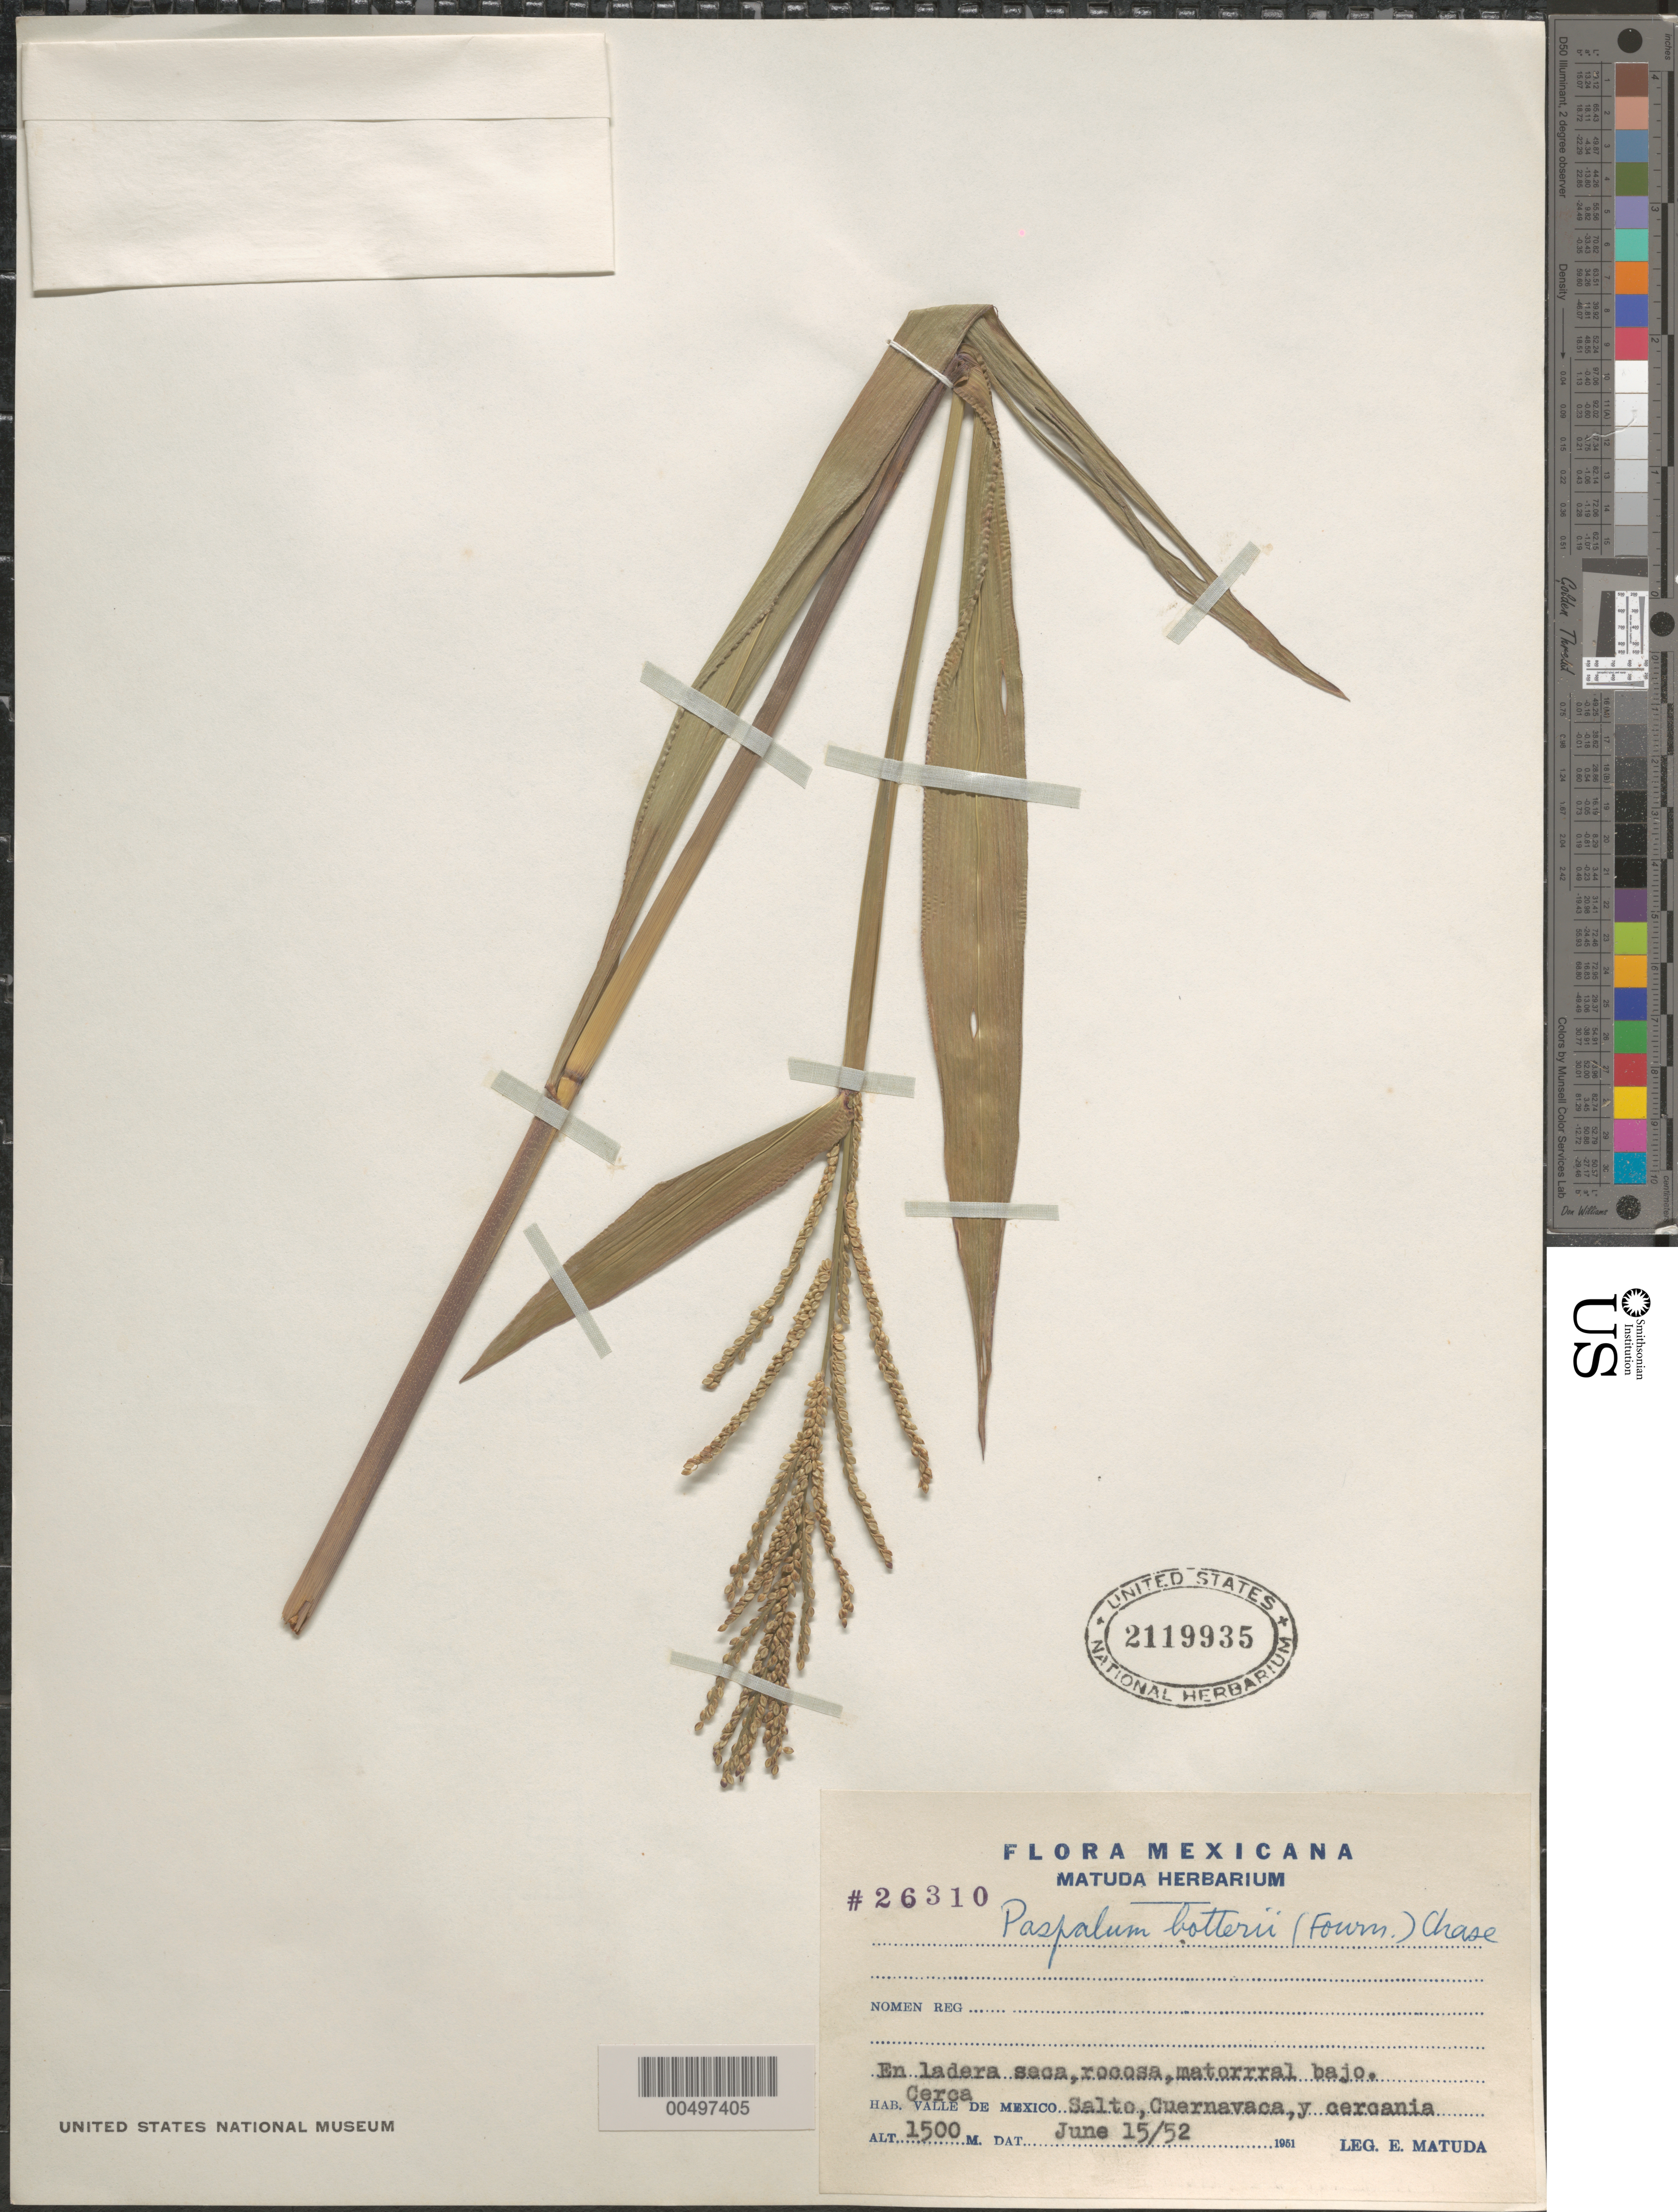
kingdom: Plantae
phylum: Tracheophyta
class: Liliopsida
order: Poales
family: Poaceae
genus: Paspalum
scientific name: Paspalum botteri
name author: (E. Fourn.) Chase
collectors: E. Matuda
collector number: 2610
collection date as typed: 15 Jun 1952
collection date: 1952-06-15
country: Mexico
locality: Near Valley of Mexico, Salto, Cuernavaca & vicinity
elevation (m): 1500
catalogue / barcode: US 2119935